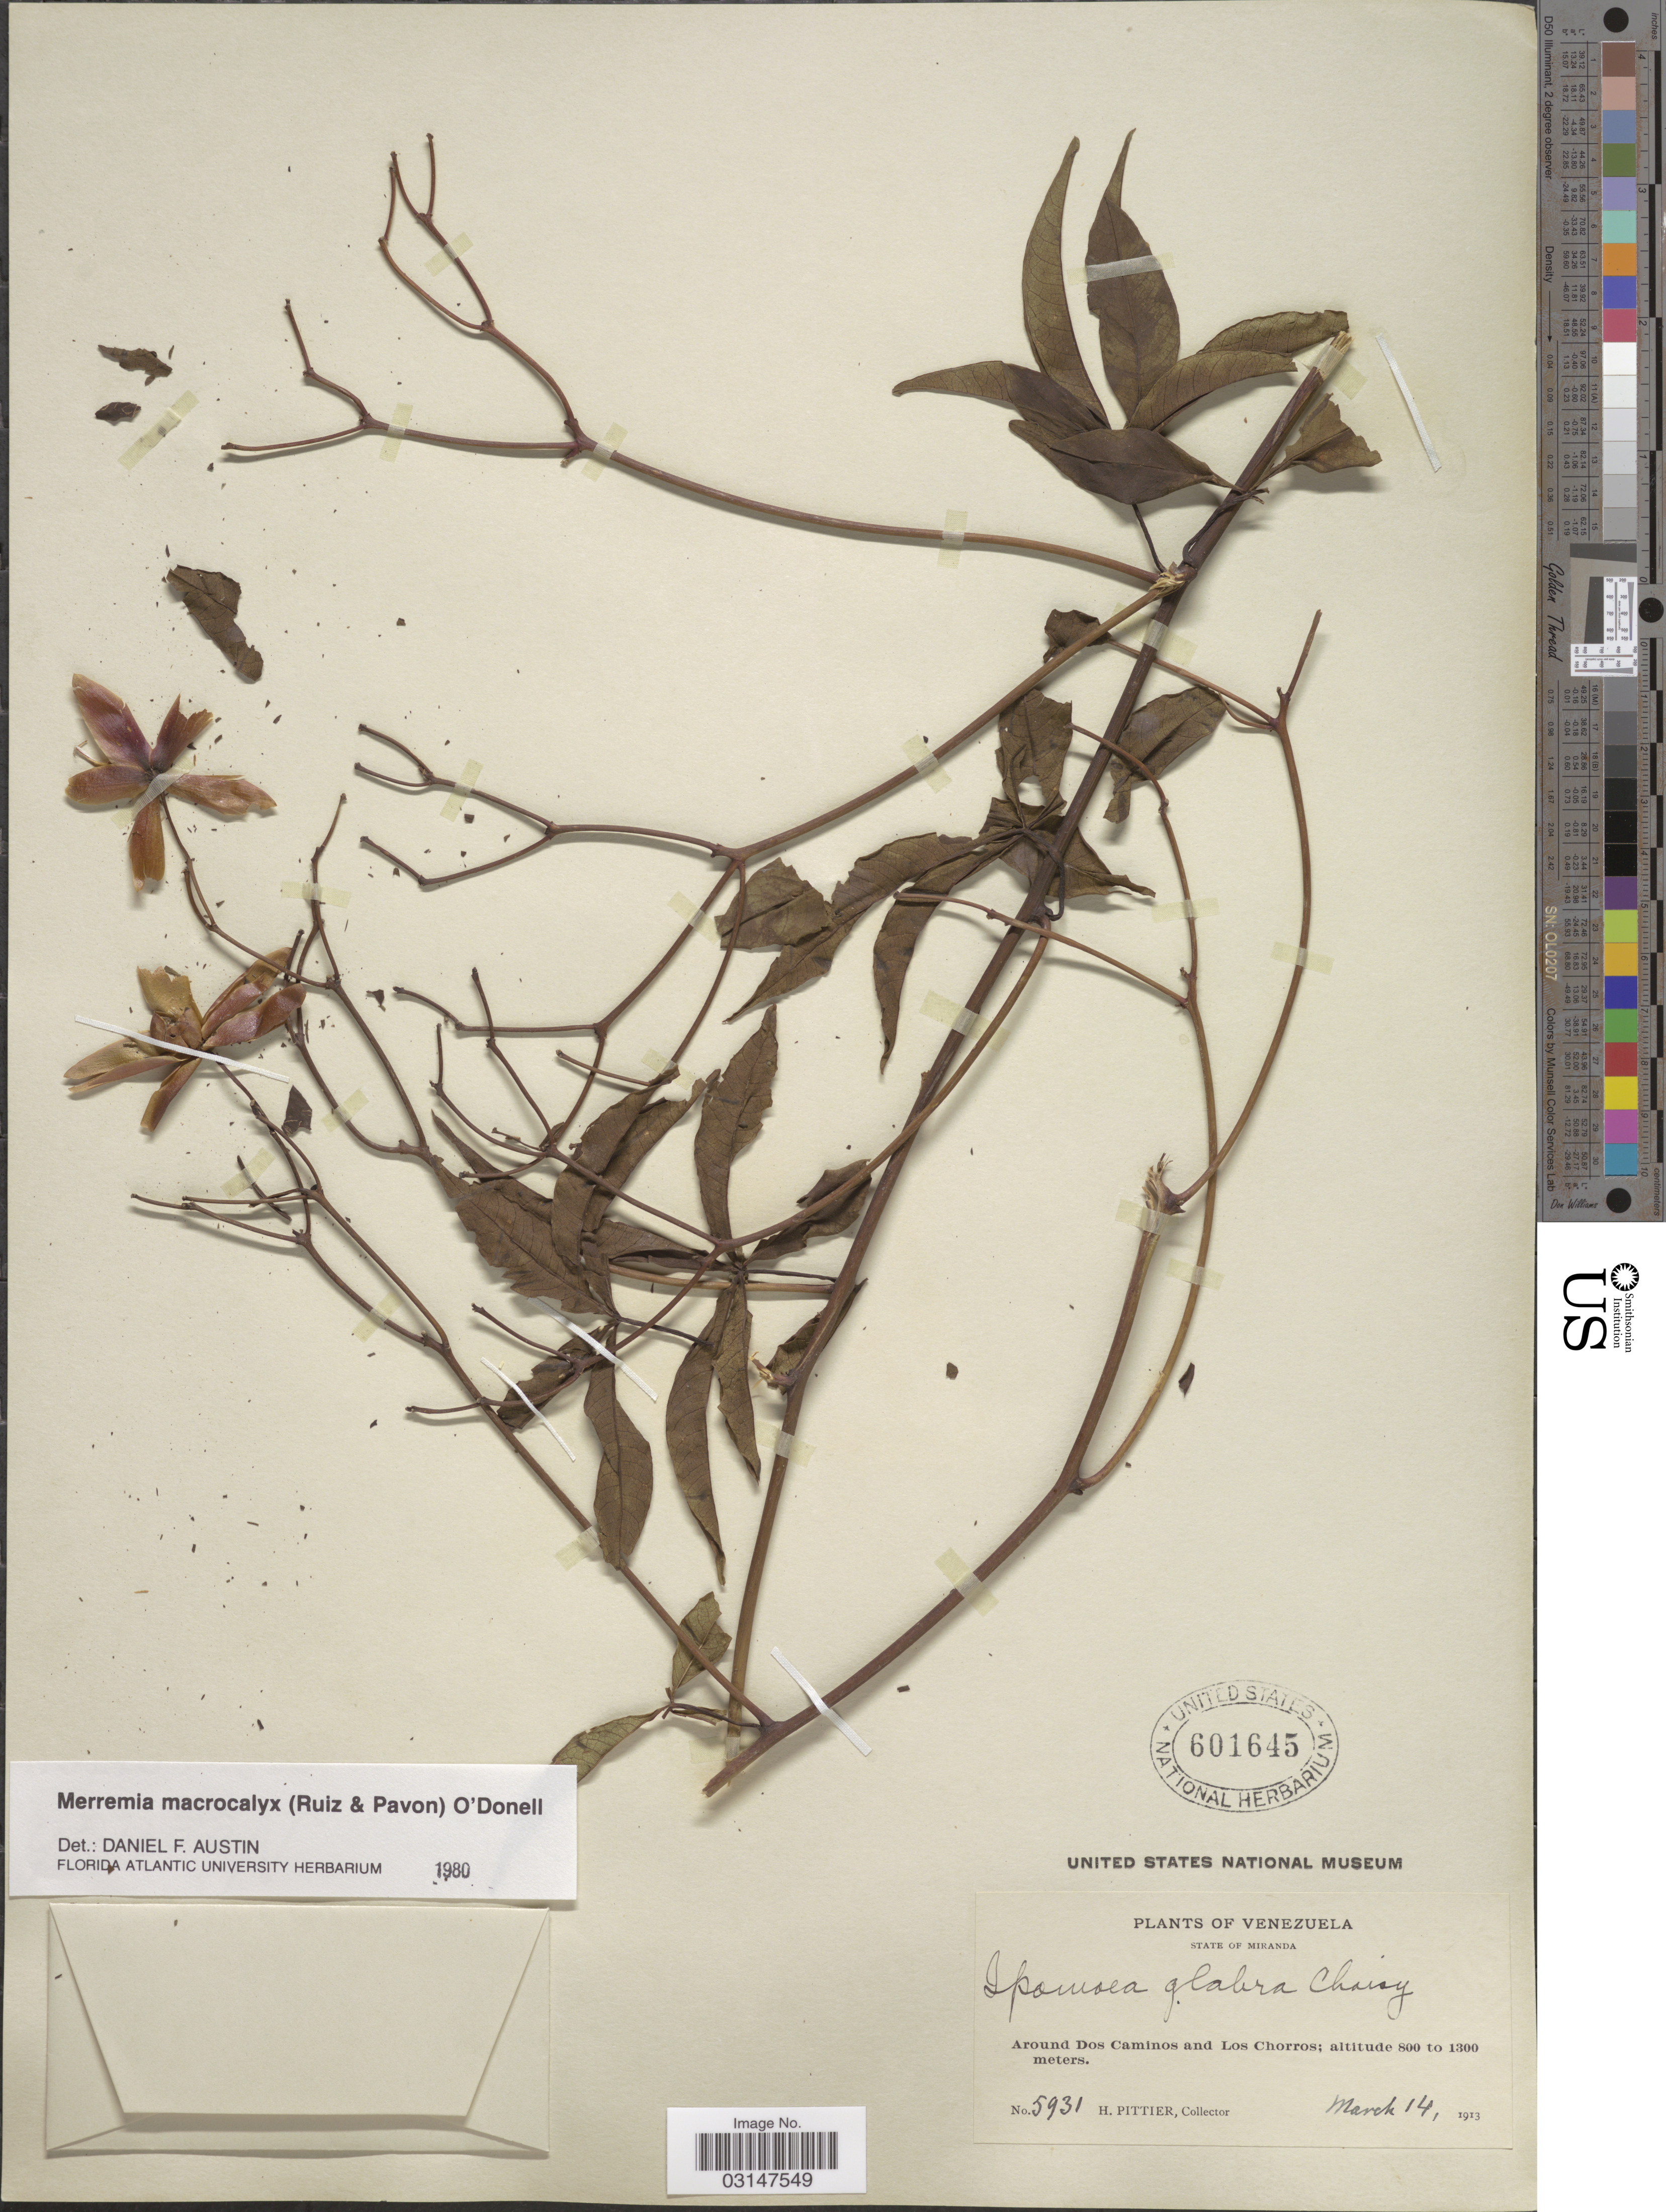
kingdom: Plantae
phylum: Tracheophyta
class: Magnoliopsida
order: Solanales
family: Convolvulaceae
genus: Distimake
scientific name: Distimake macrocalyx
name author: (Ruiz & Pav.) A. R. Simões & Staples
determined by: Strong, Mark T., (BOT), Smithsonian Institution - National Museum of Natural History (UNITED STATES)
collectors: H. F. Pittier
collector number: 5931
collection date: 1913-03-14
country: Venezuela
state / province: Miranda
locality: Around Dos Caminos and Los Chorros.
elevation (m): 800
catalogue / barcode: US 601645